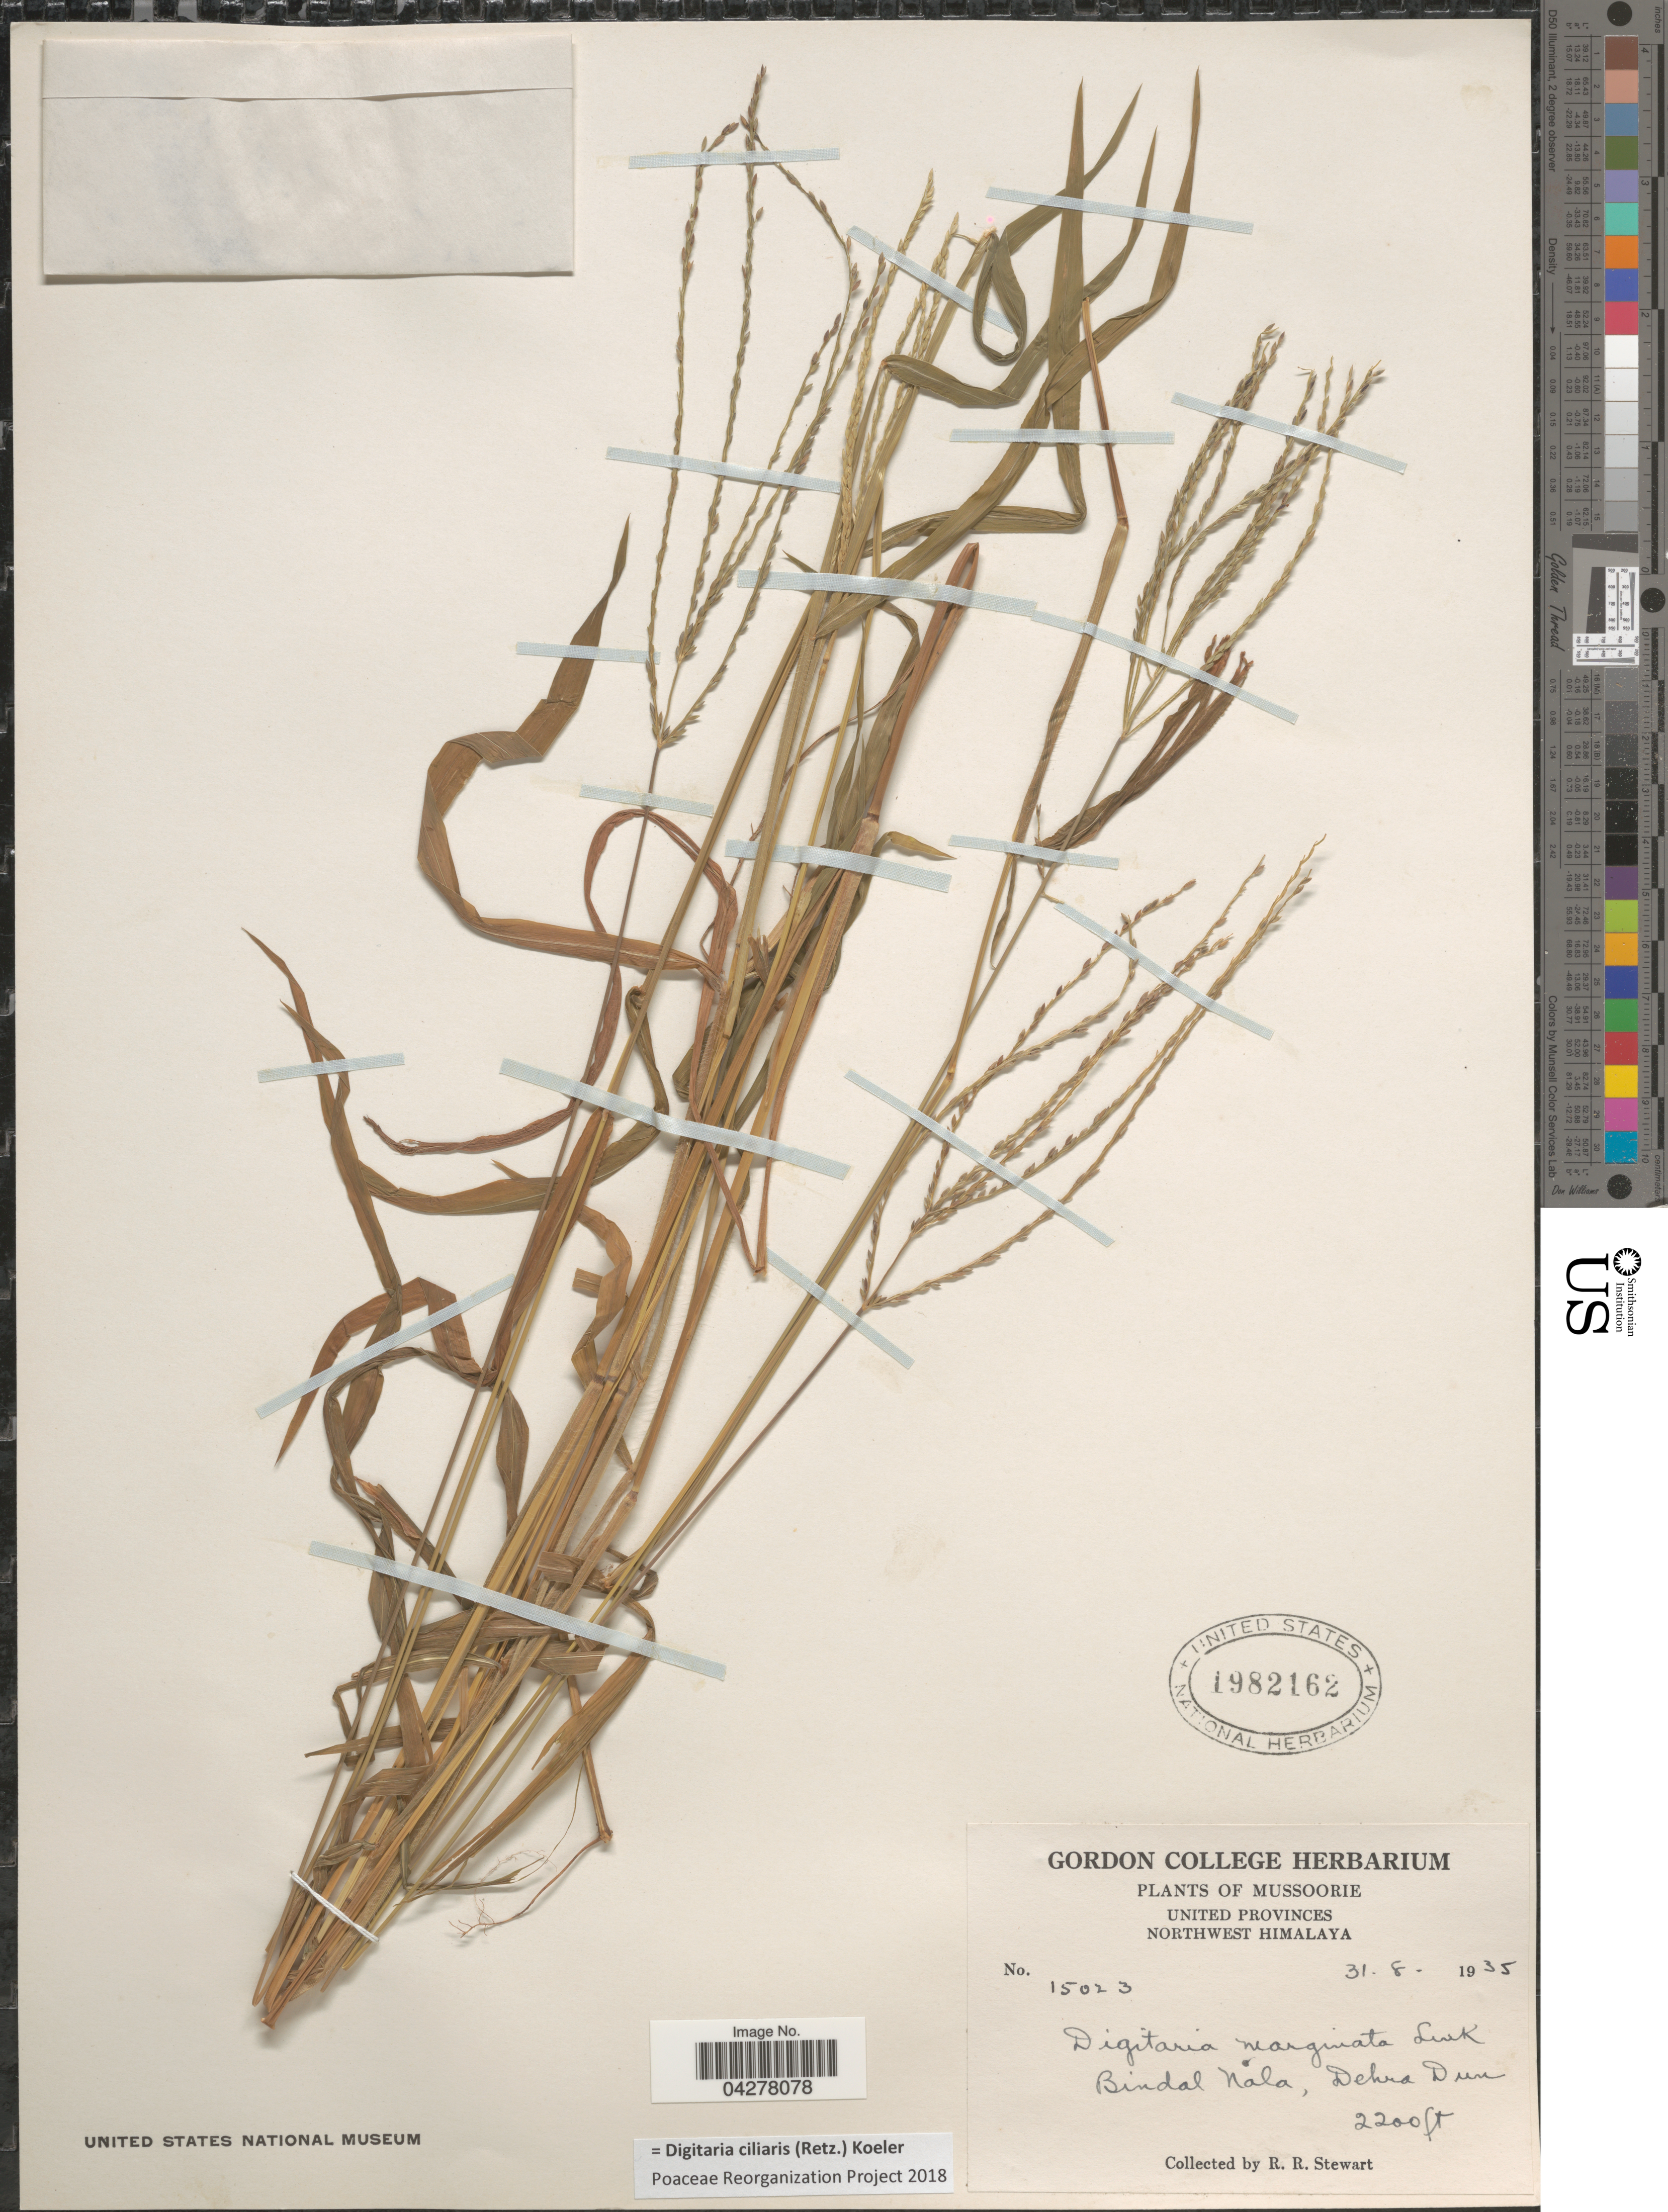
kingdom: Plantae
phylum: Tracheophyta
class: Liliopsida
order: Poales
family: Poaceae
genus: Digitaria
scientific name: Digitaria ciliaris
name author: (Retz.) Koeler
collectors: R. Stewart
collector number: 15023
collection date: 1935-08-31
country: India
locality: Mussoorie. United Provinces. Northwest Himalaya. Bindal Nala, Dehra Dun.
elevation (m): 671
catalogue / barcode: US 1982162